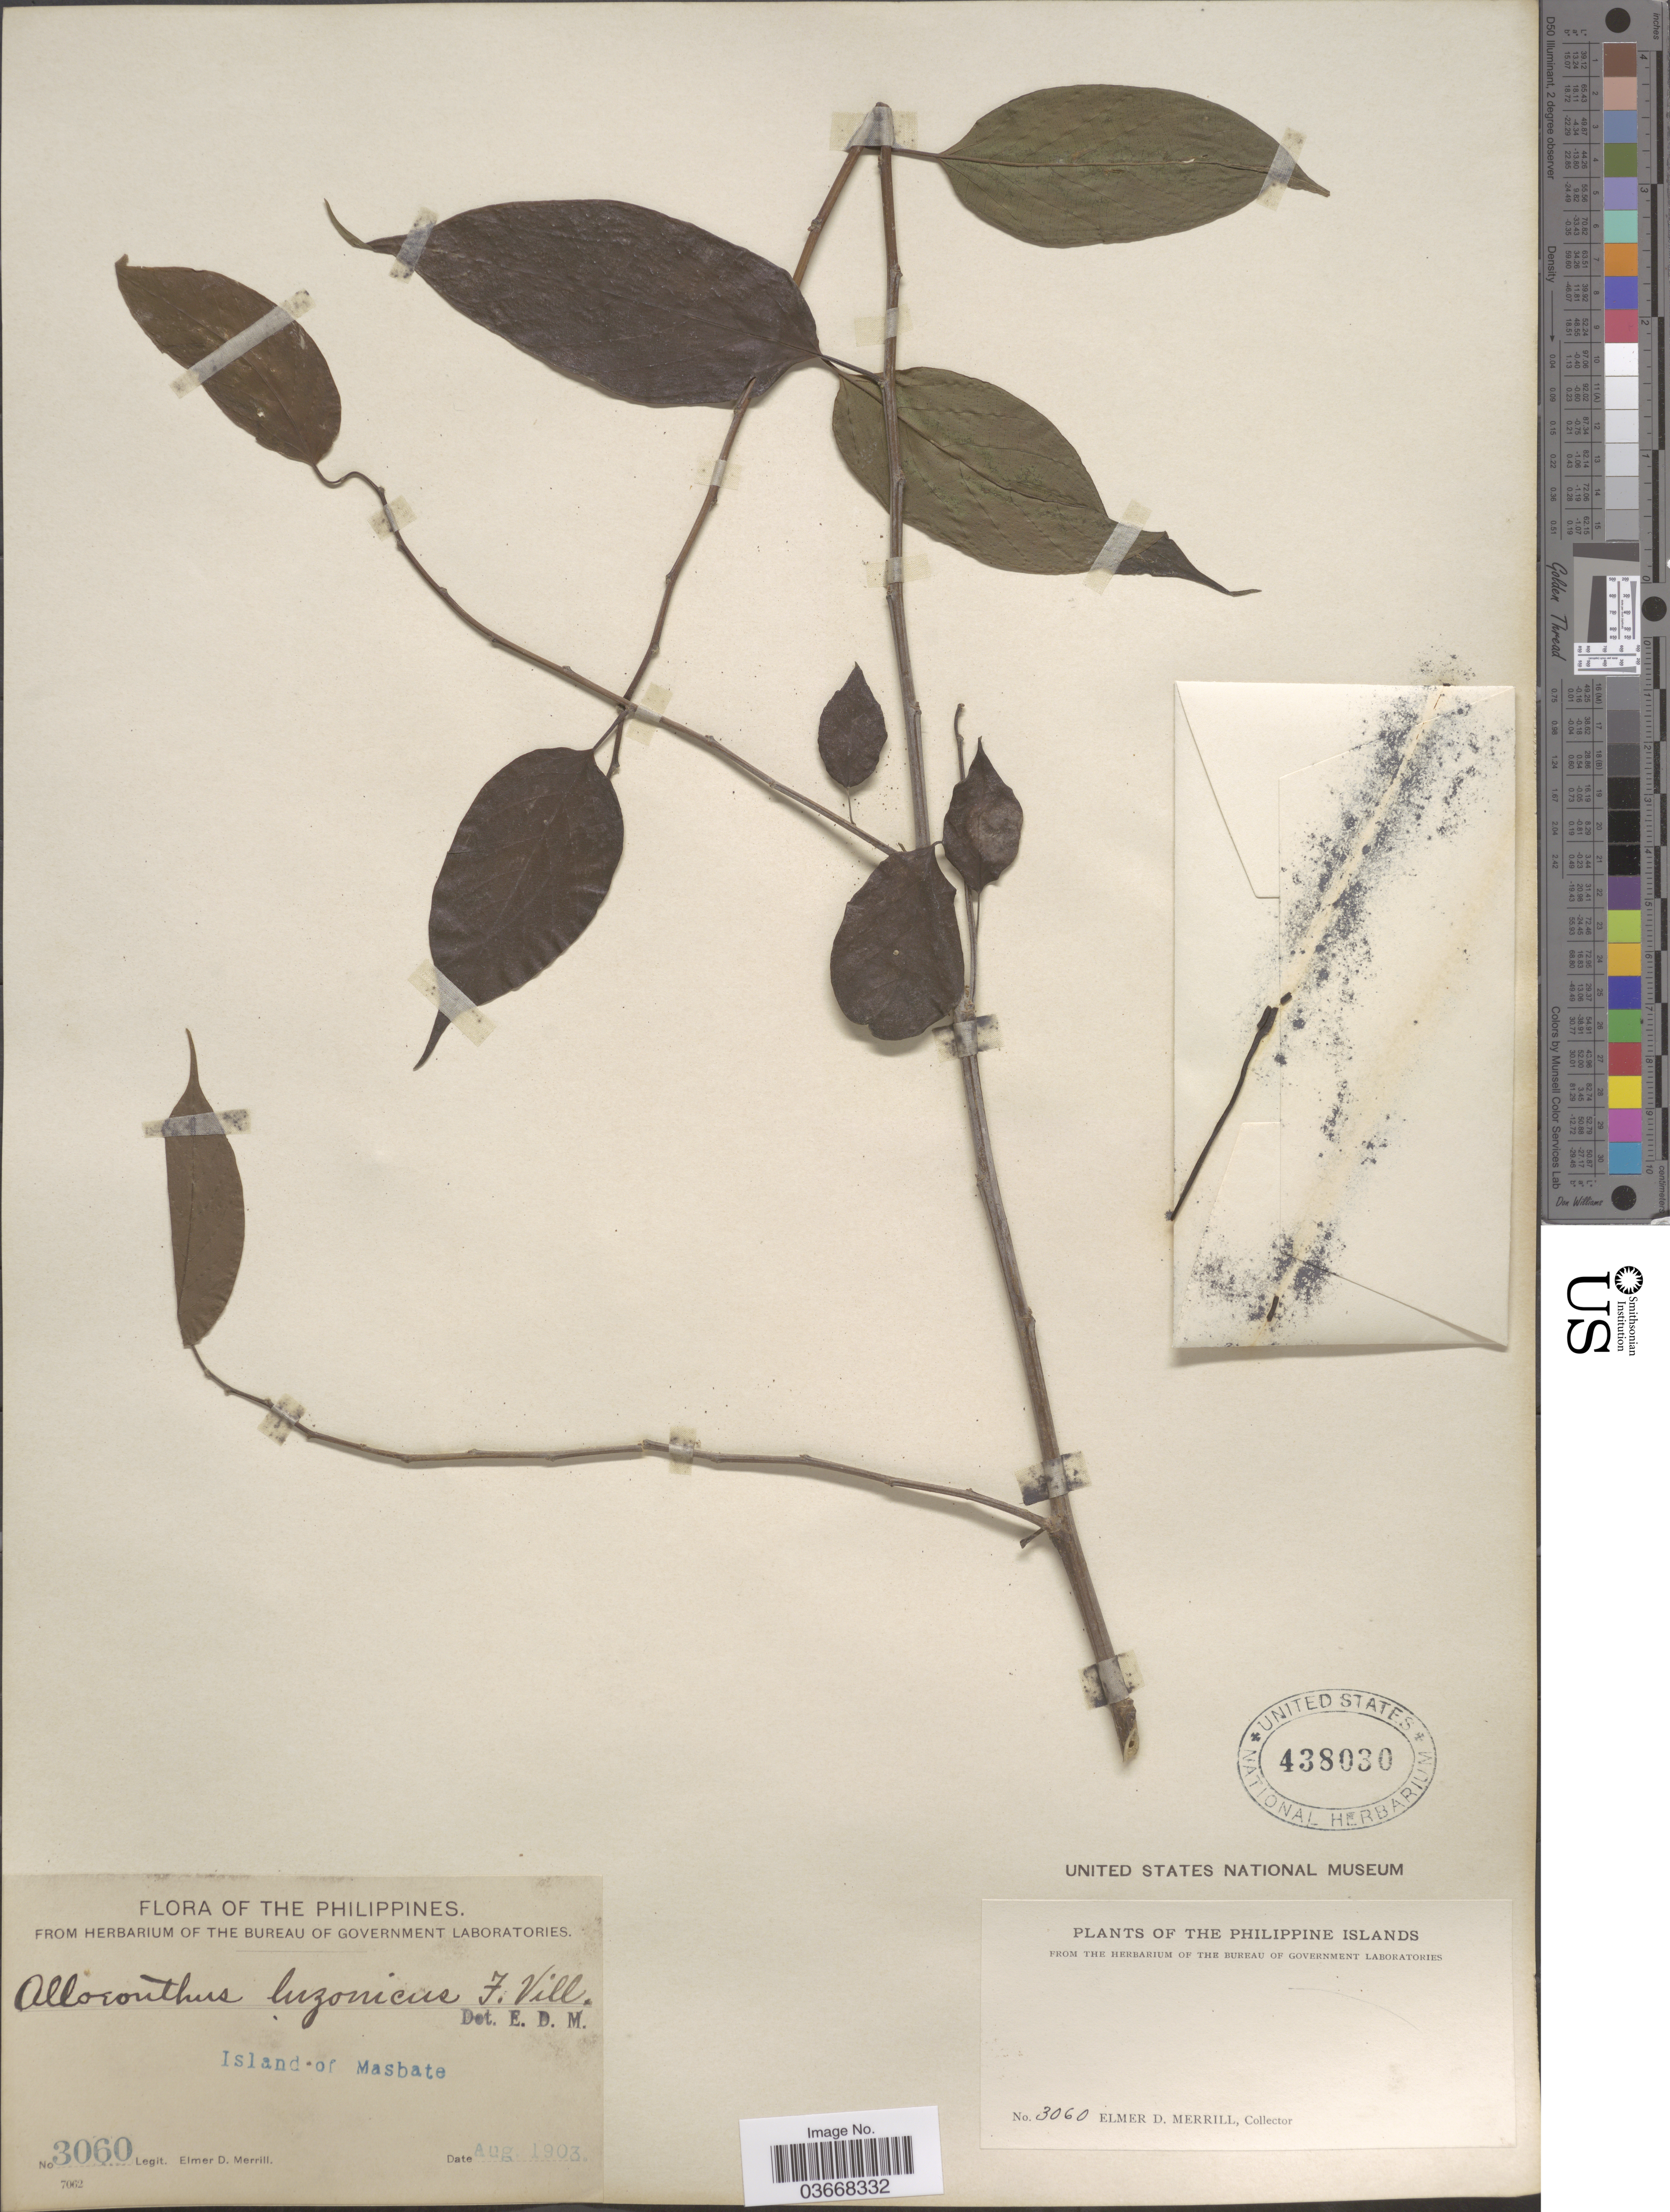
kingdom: Plantae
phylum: Tracheophyta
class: Magnoliopsida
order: Rosales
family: Moraceae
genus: Allaeanthus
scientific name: Allaeanthus luzonicus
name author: Fern.-Vill.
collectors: E. D. Merrill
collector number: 3060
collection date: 1903-08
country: Philippines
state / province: Bicol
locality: Island of Masbate.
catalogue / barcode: US 438030